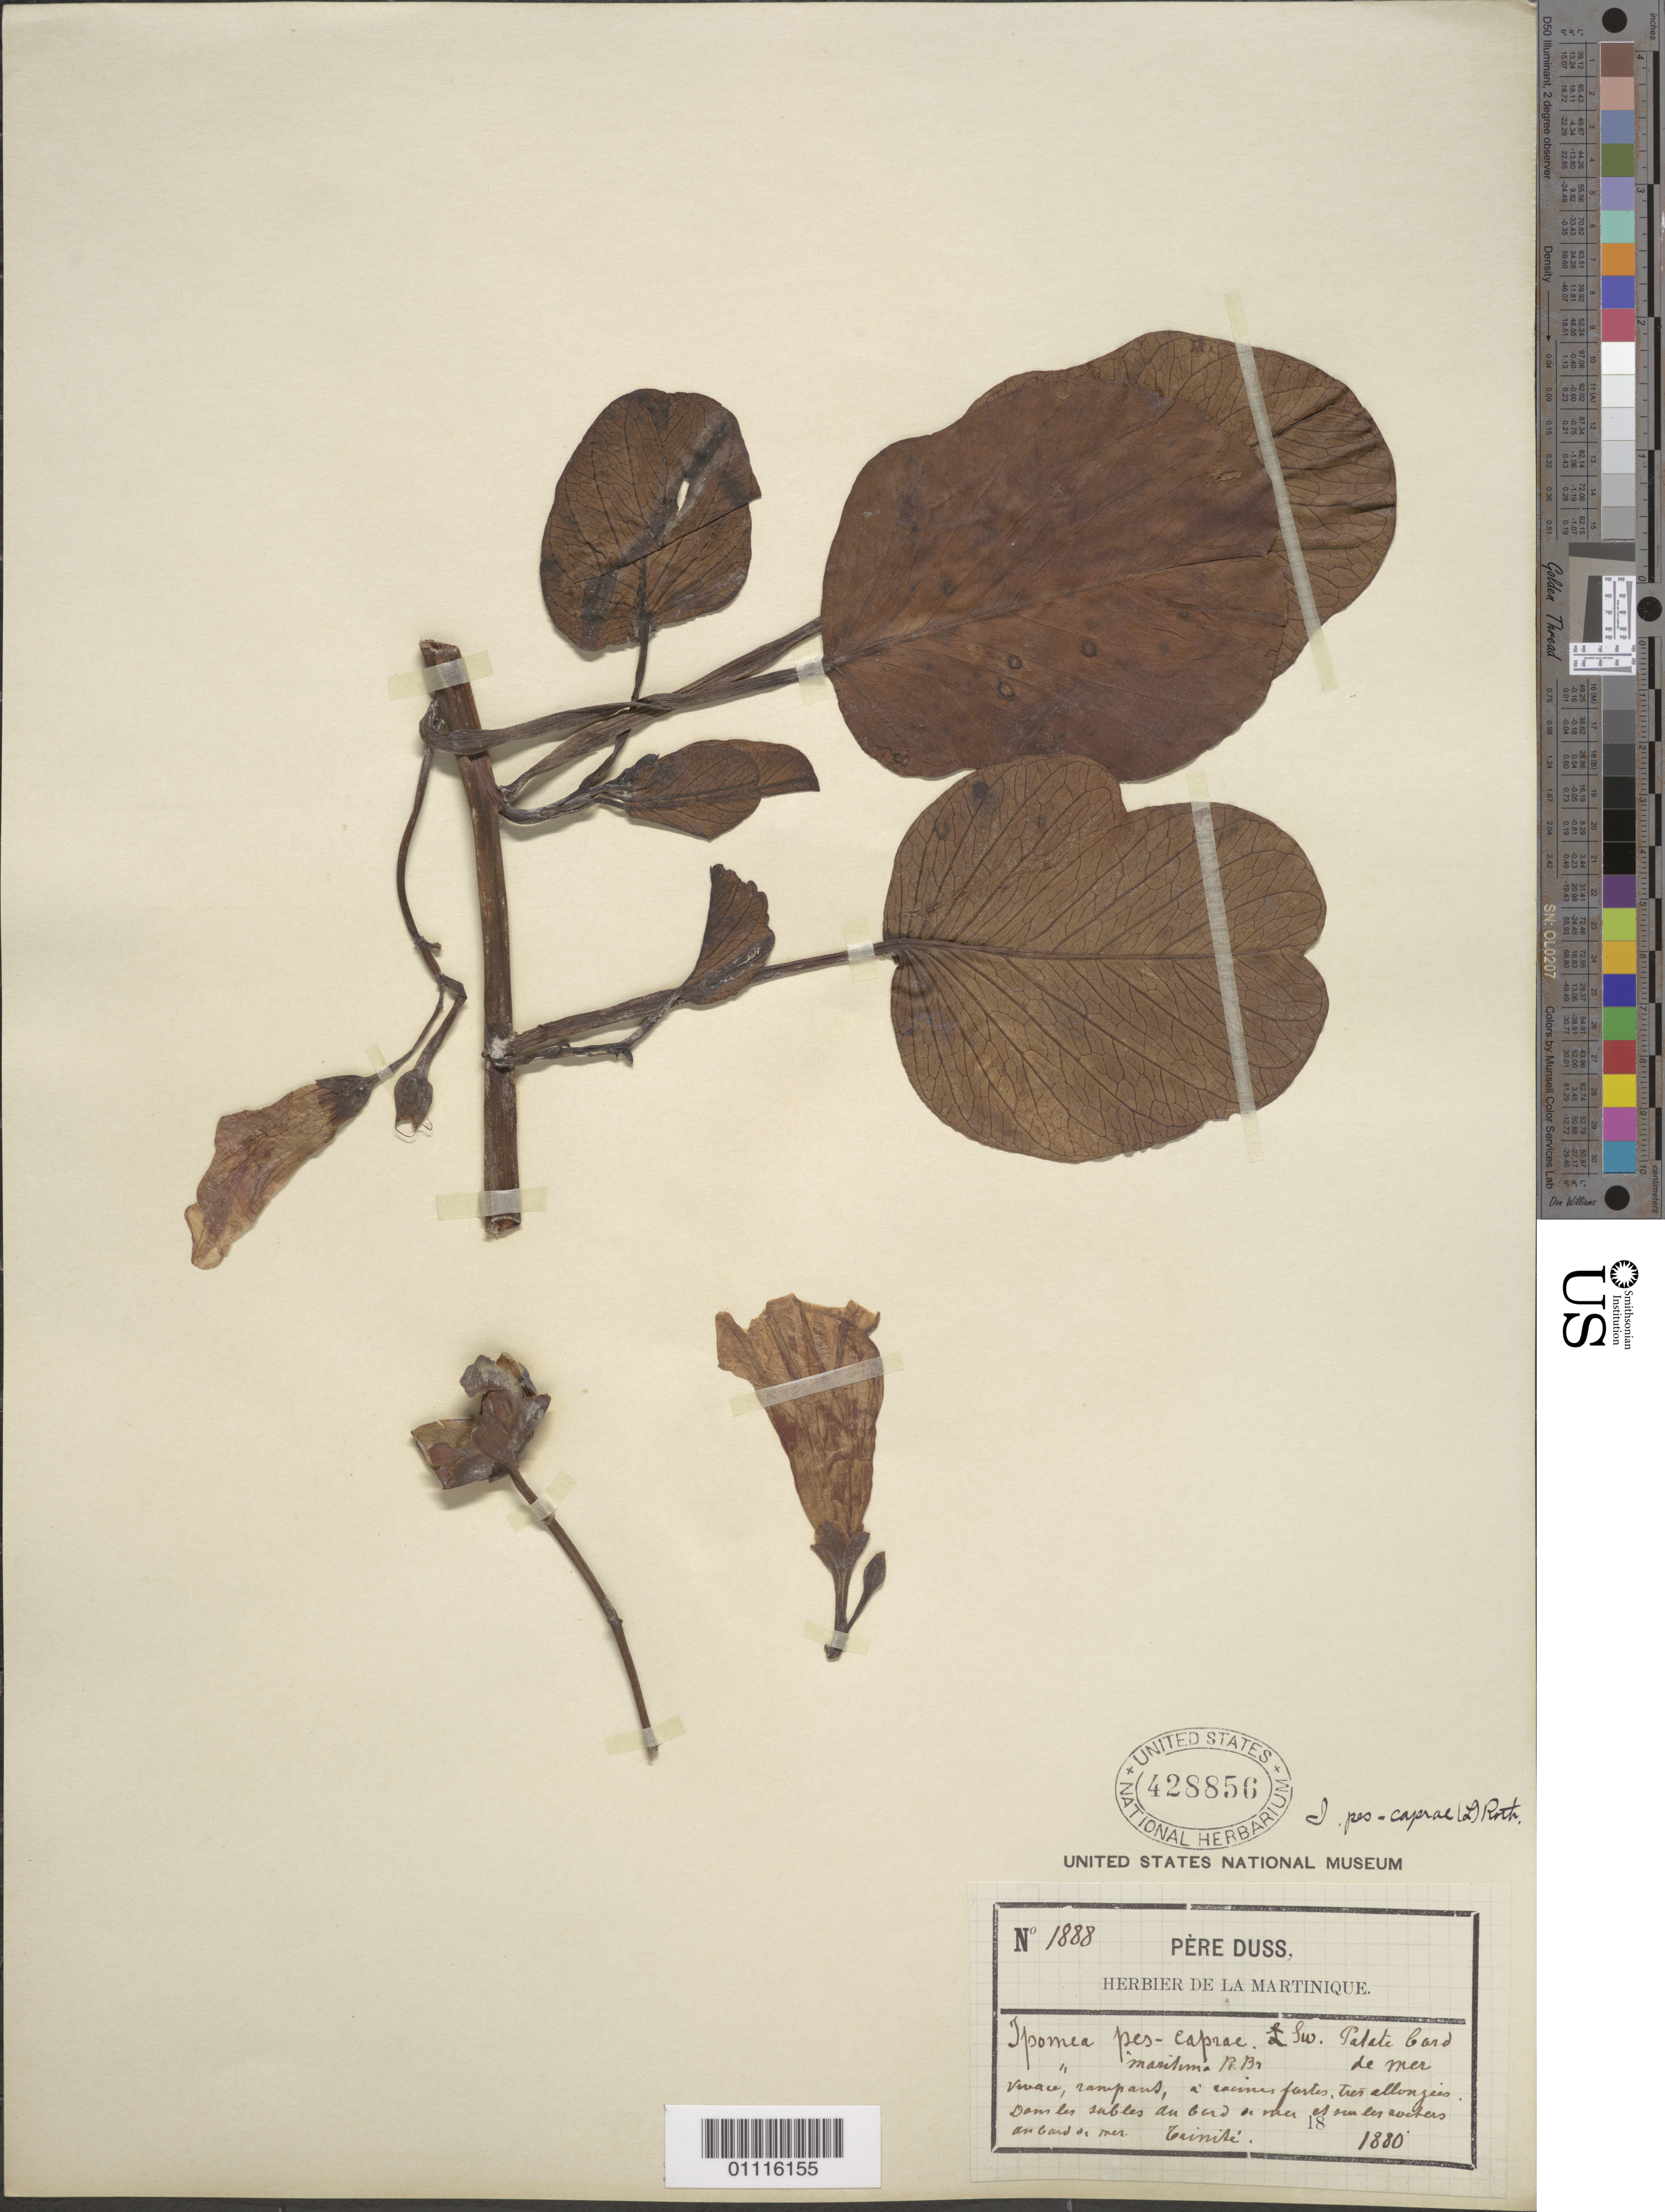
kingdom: Plantae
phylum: Tracheophyta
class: Magnoliopsida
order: Solanales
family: Convolvulaceae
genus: Ipomoea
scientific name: Ipomoea pes-caprae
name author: (L.) R. Br.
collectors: Père Duss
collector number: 1888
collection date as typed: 1880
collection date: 1880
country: Martinique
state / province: La Trinité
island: Martinique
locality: Dans les sables an bord de mer es su les rochers an bord de mer. [Handwriting illegible]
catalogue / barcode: US 428856